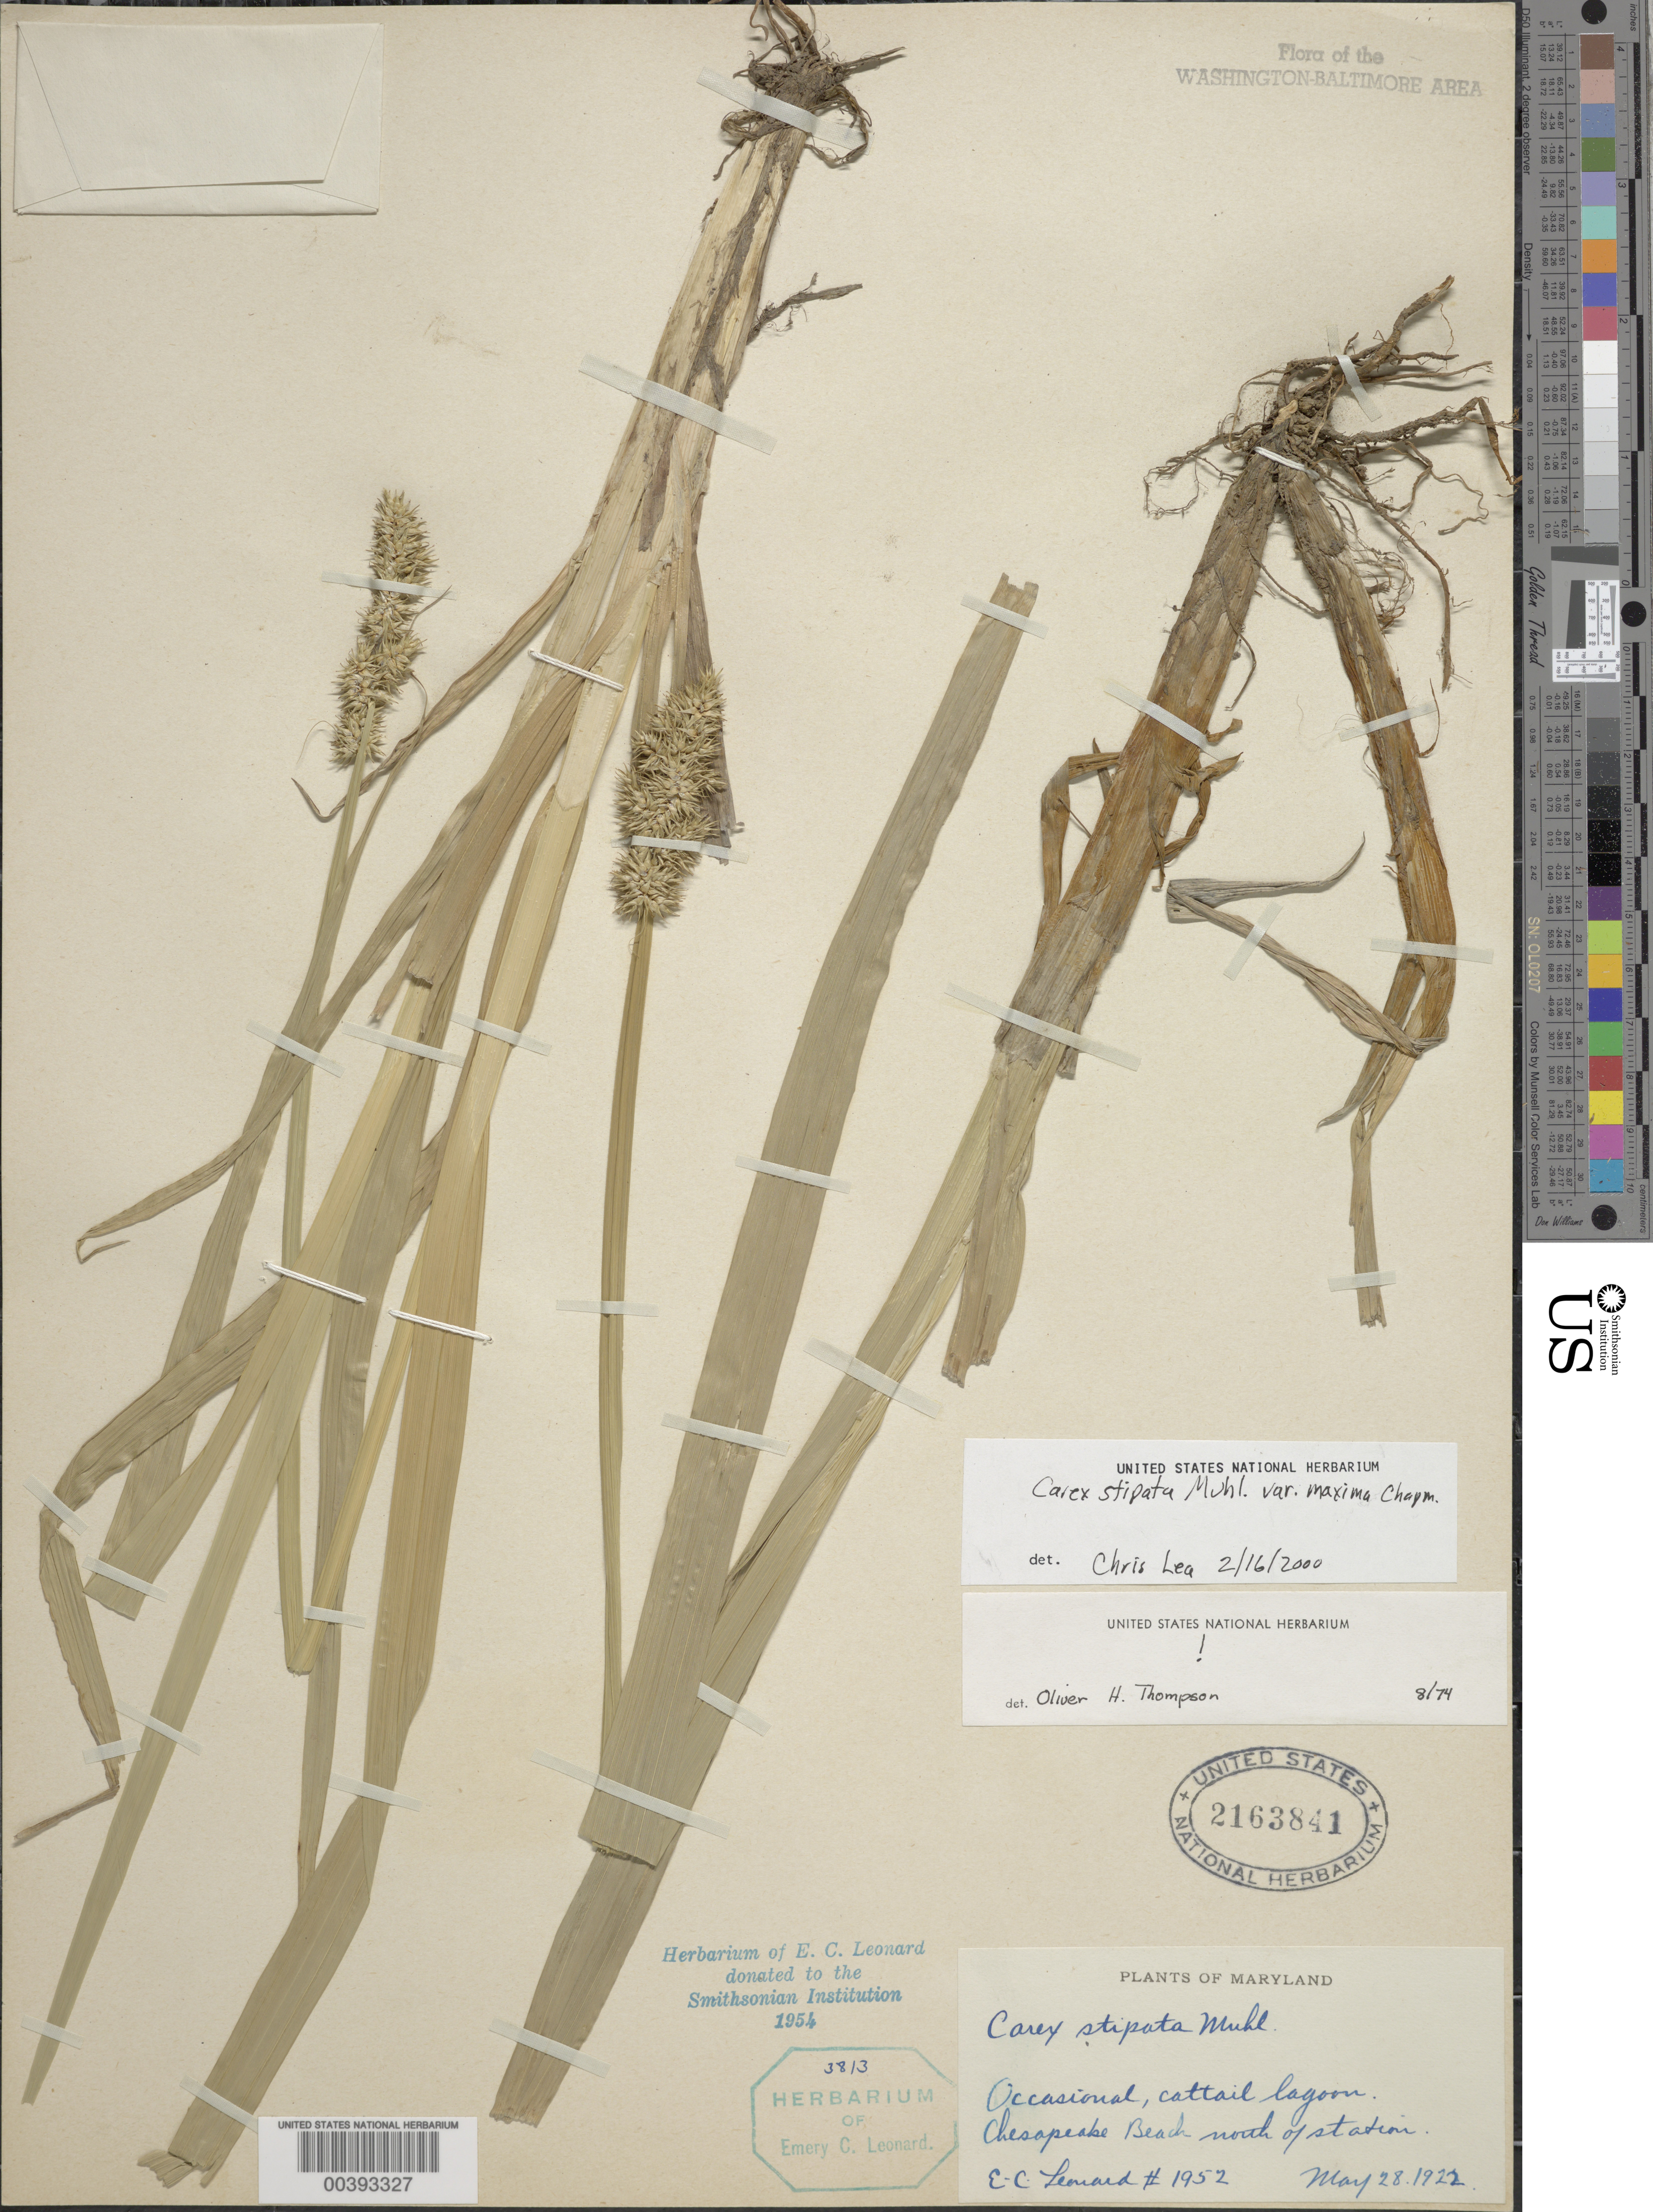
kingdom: Plantae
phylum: Tracheophyta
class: Liliopsida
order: Poales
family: Cyperaceae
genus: Carex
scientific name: Carex stipata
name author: Muhl. ex Willd.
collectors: E. C. Leonard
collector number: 1952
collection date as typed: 28 May 1922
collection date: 1922-05-28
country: United States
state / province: Maryland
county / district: Calvert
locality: Chesapeake Beach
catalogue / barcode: US 2163841